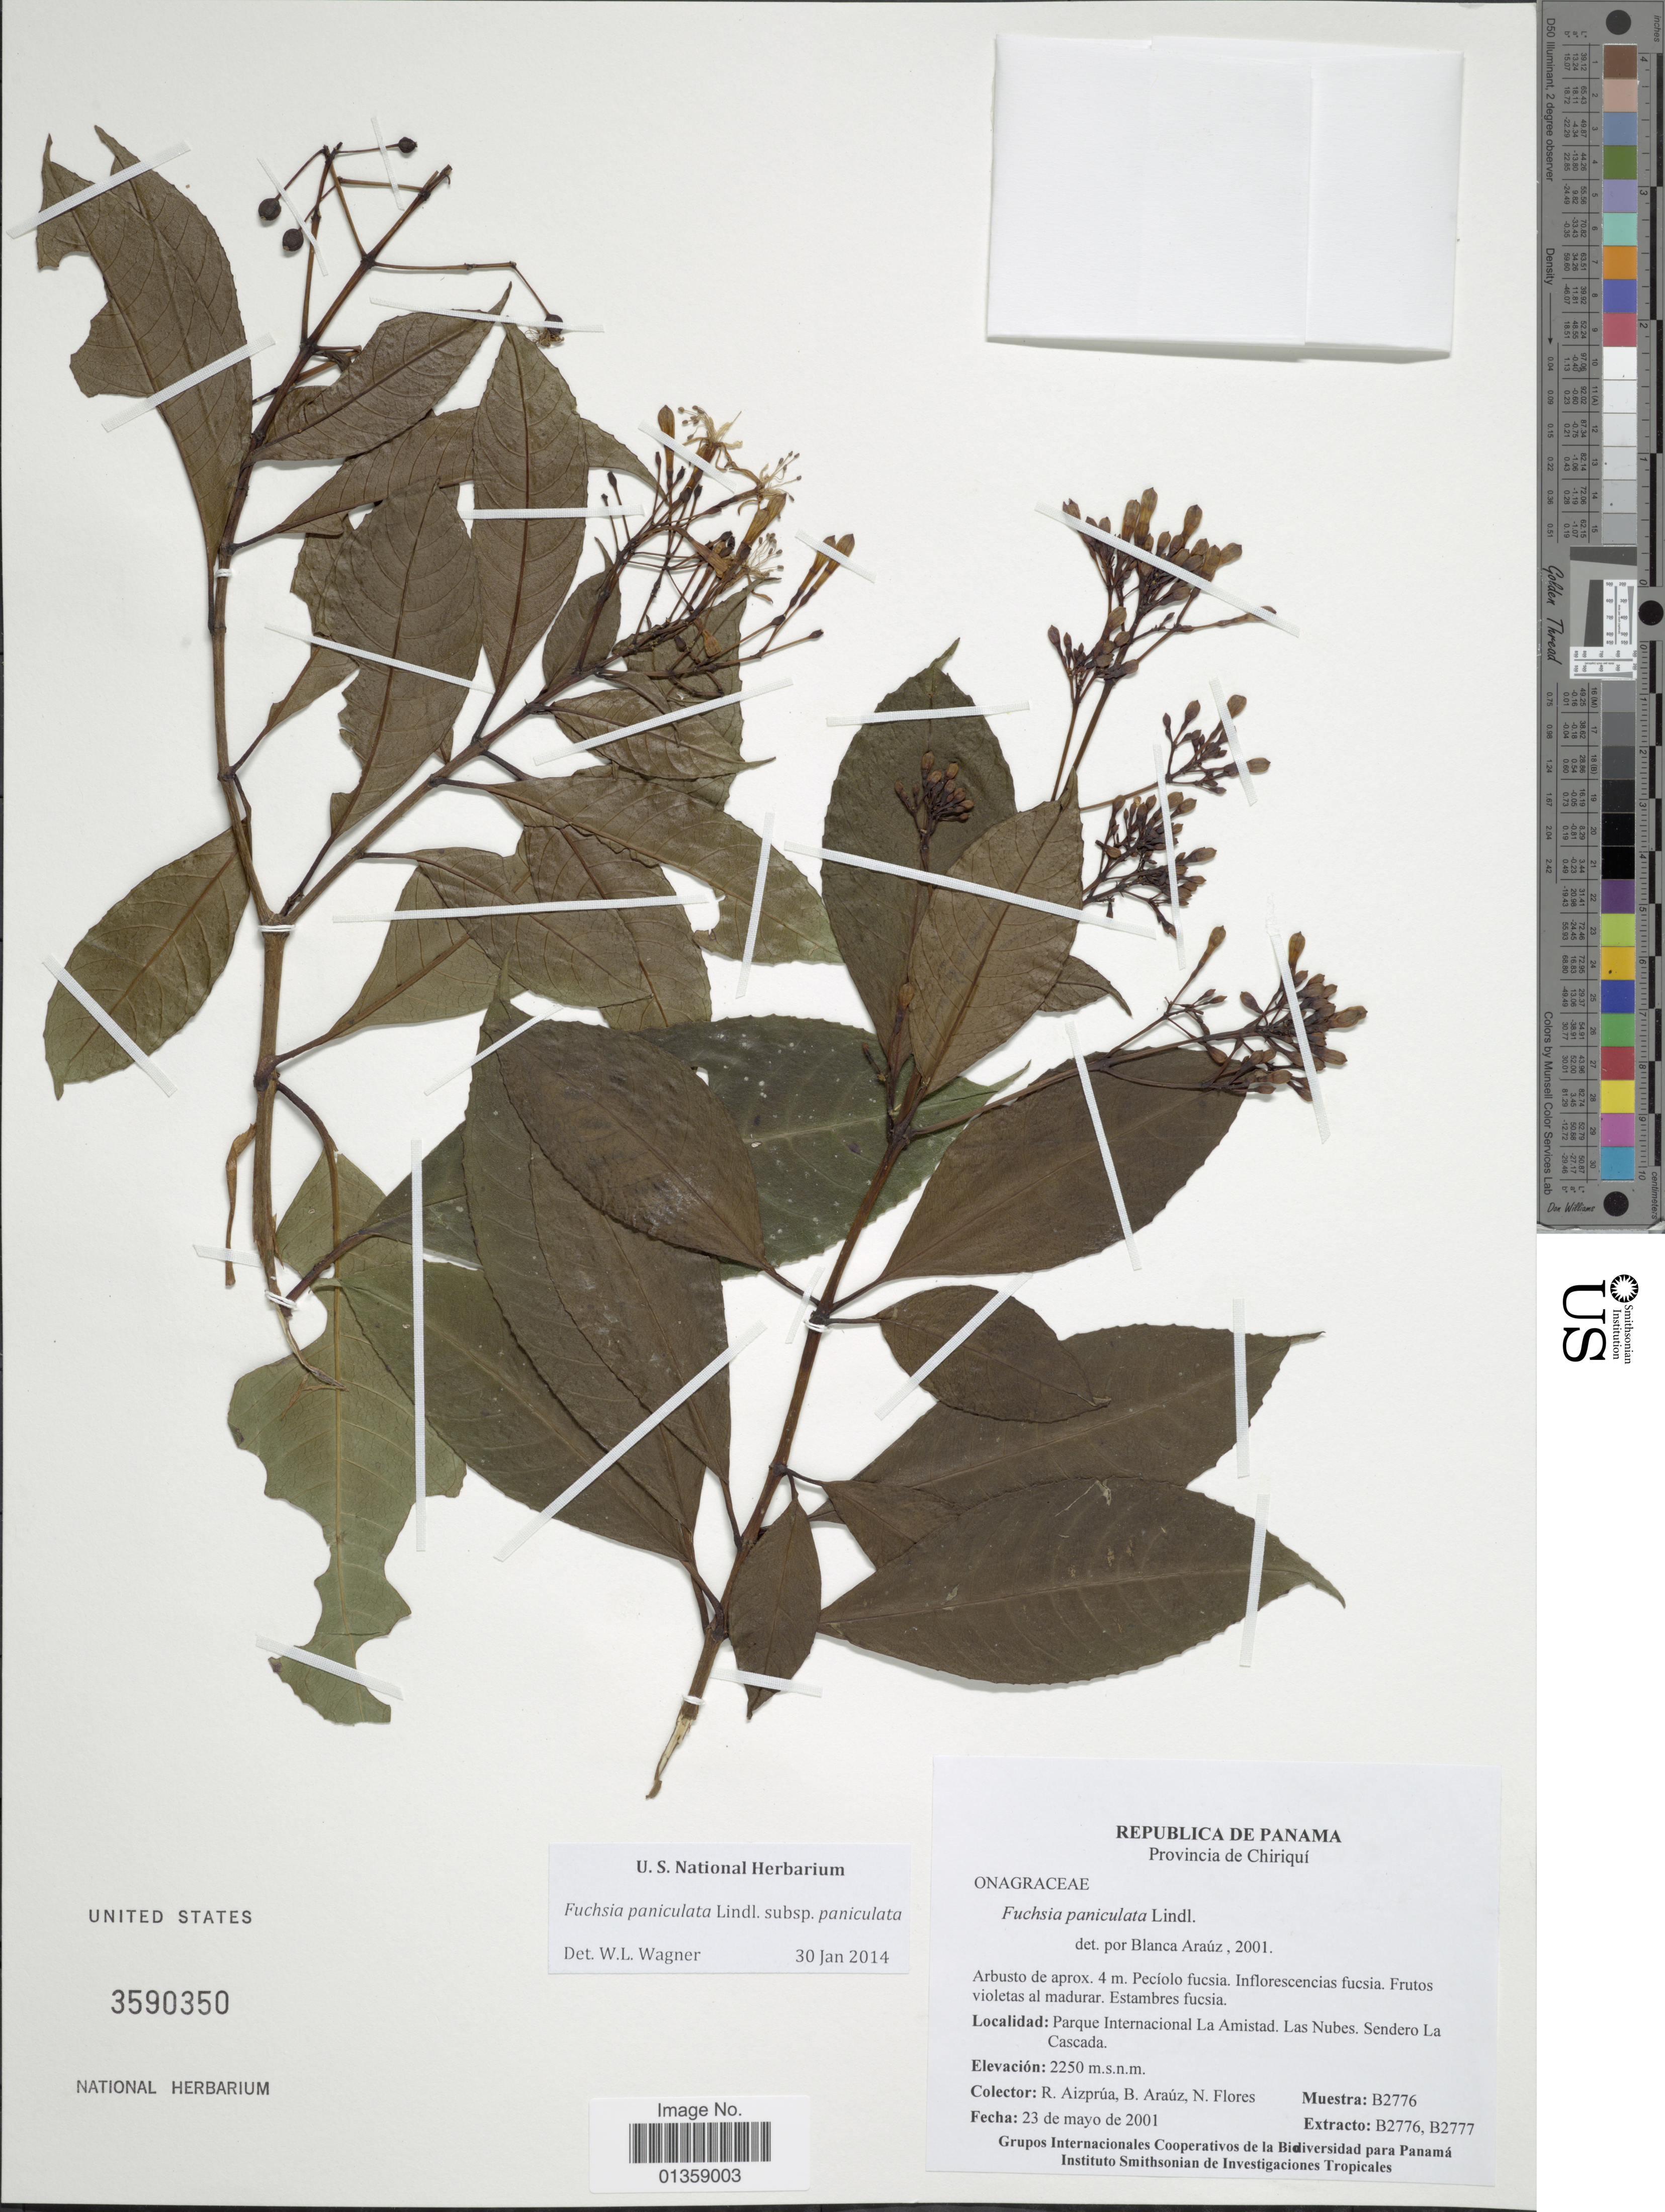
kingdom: Plantae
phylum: Tracheophyta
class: Magnoliopsida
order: Myrtales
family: Onagraceae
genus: Fuchsia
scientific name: Fuchsia paniculata subsp. paniculata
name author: Lindl.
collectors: R. Aizprúa, B. Araúz & N. Flores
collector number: B2776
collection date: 2001-05-23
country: Panama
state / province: Chiriqui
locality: Parque Internacional La Amistad, Las Nubes. Sendero La Cascada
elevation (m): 2250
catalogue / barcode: US 3590350